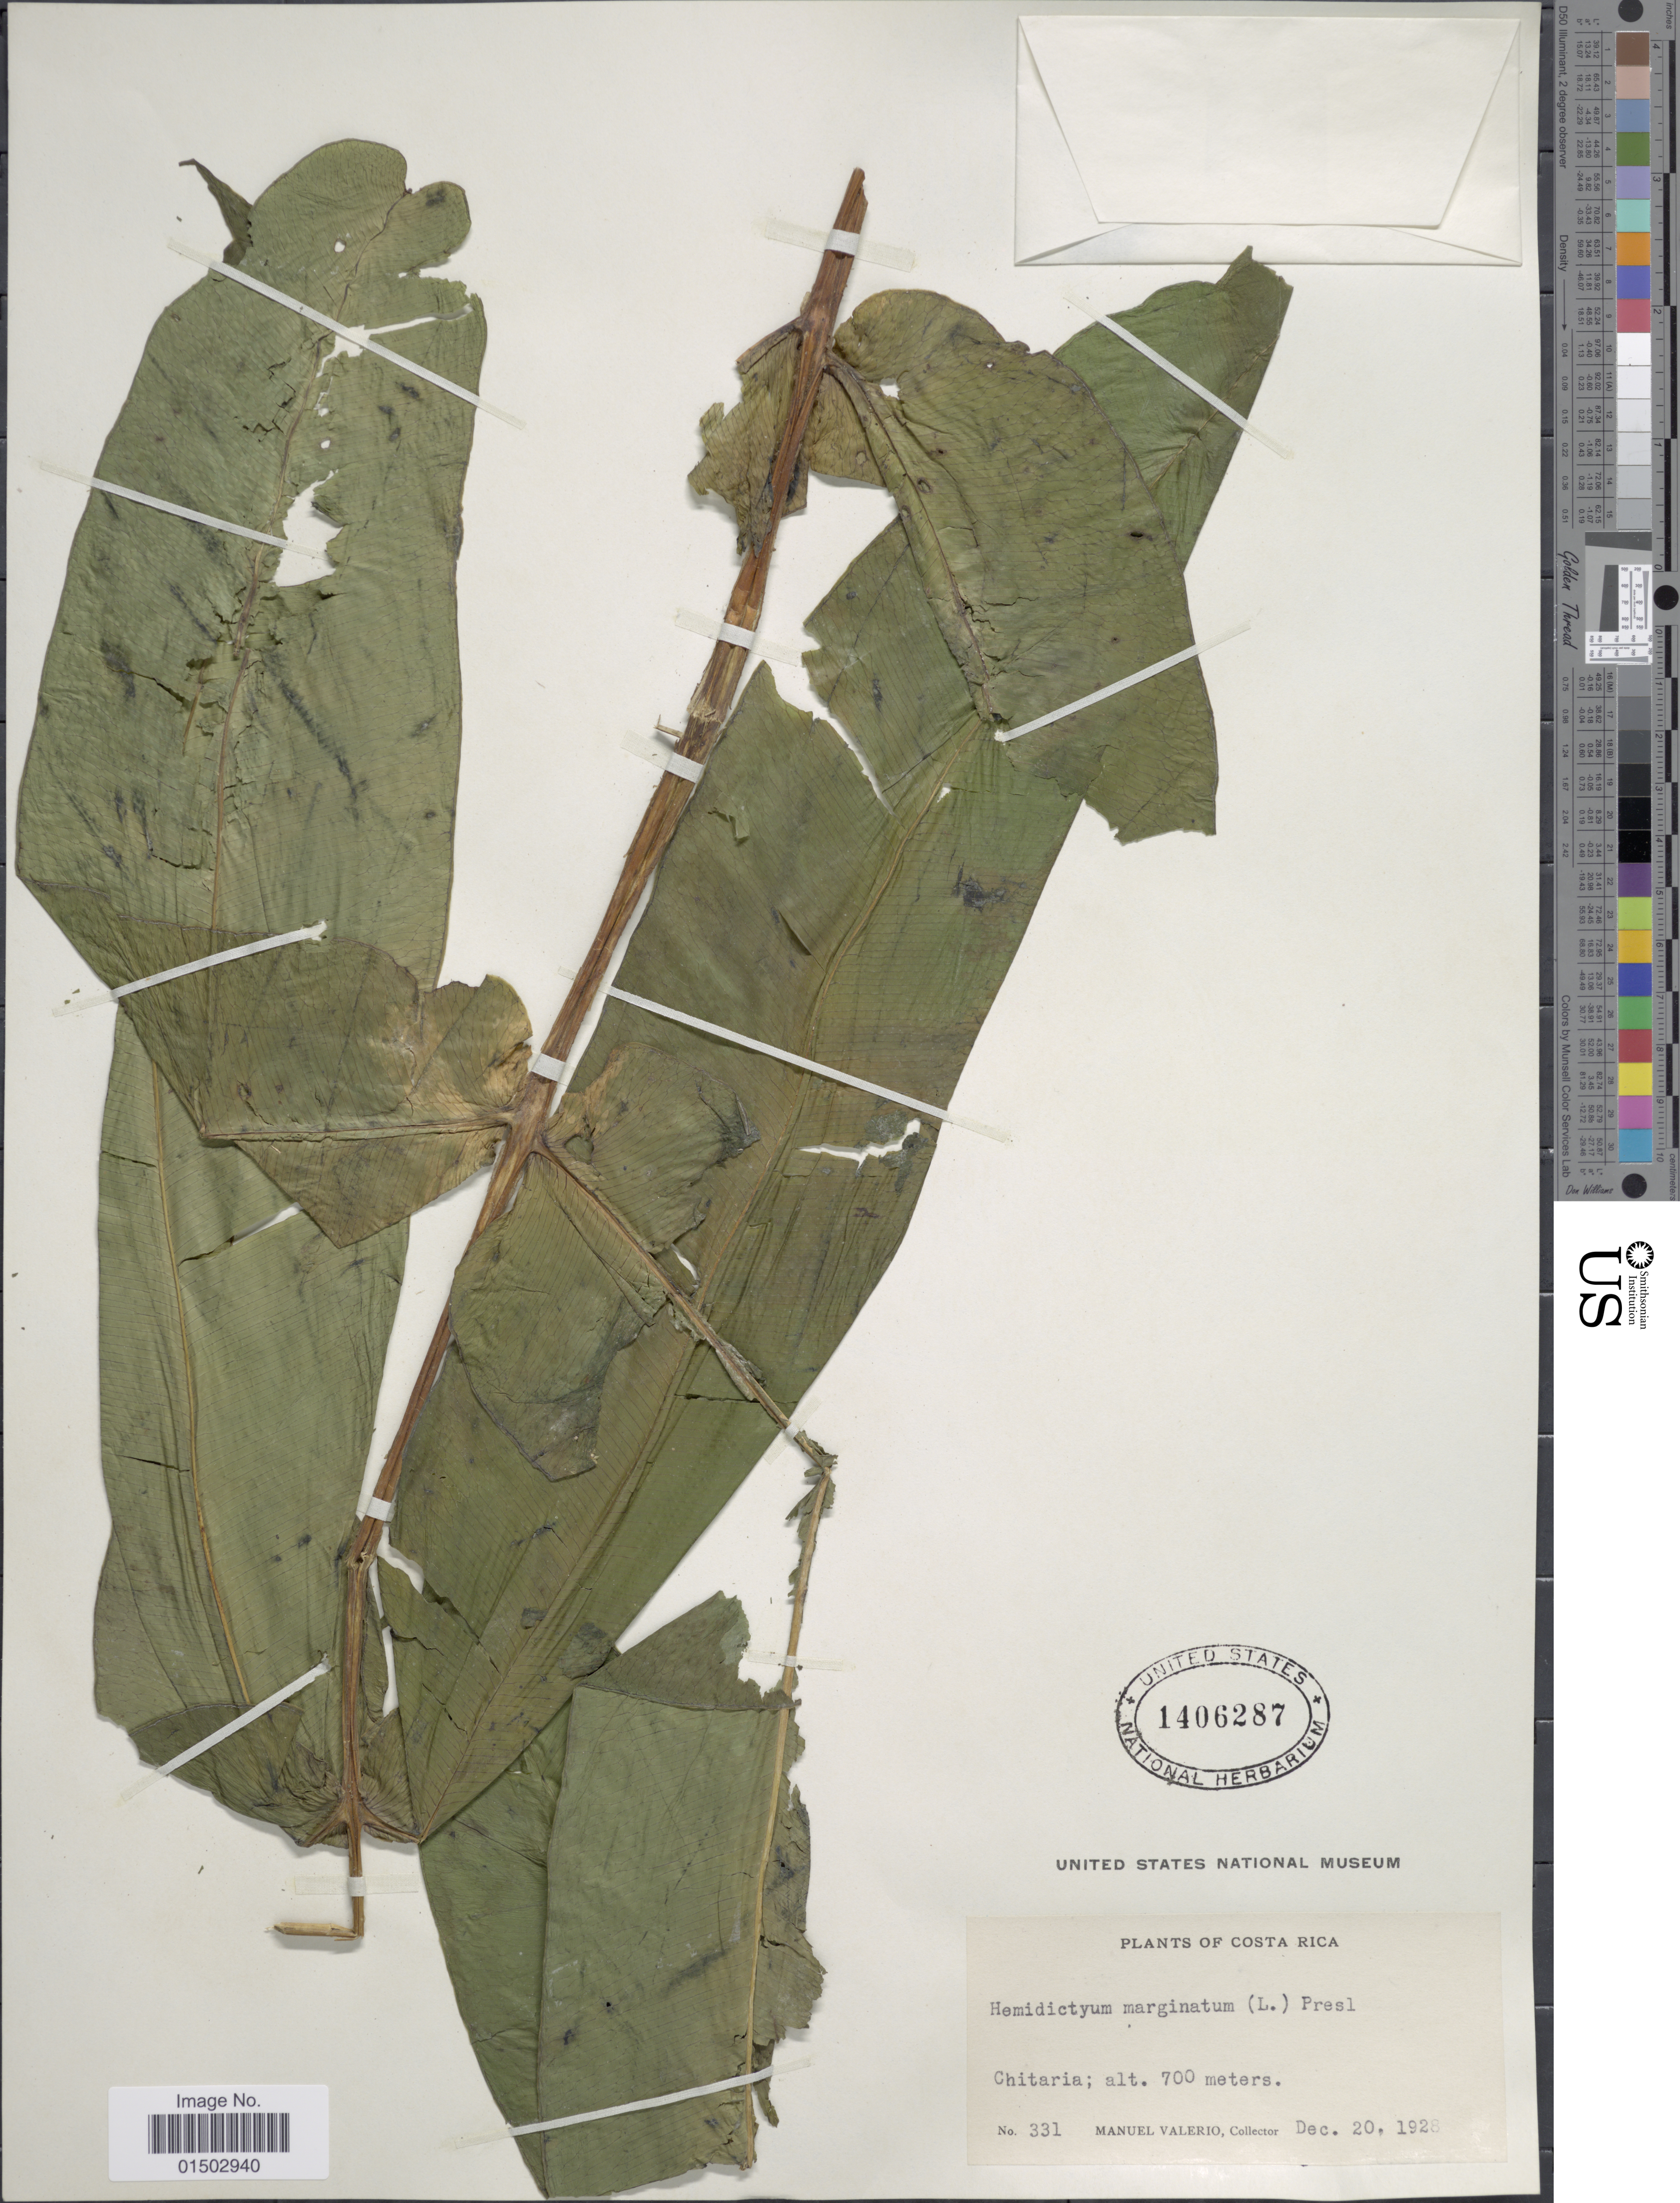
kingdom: Plantae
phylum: Tracheophyta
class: Polypodiopsida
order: Polypodiales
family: Hemidictyaceae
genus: Hemidictyum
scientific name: Hemidictyum marginatum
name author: (L.) C. Presl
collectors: M. Valerio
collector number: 331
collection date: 1928-12-20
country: Costa Rica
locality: Chitaria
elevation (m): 700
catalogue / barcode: US 1406287